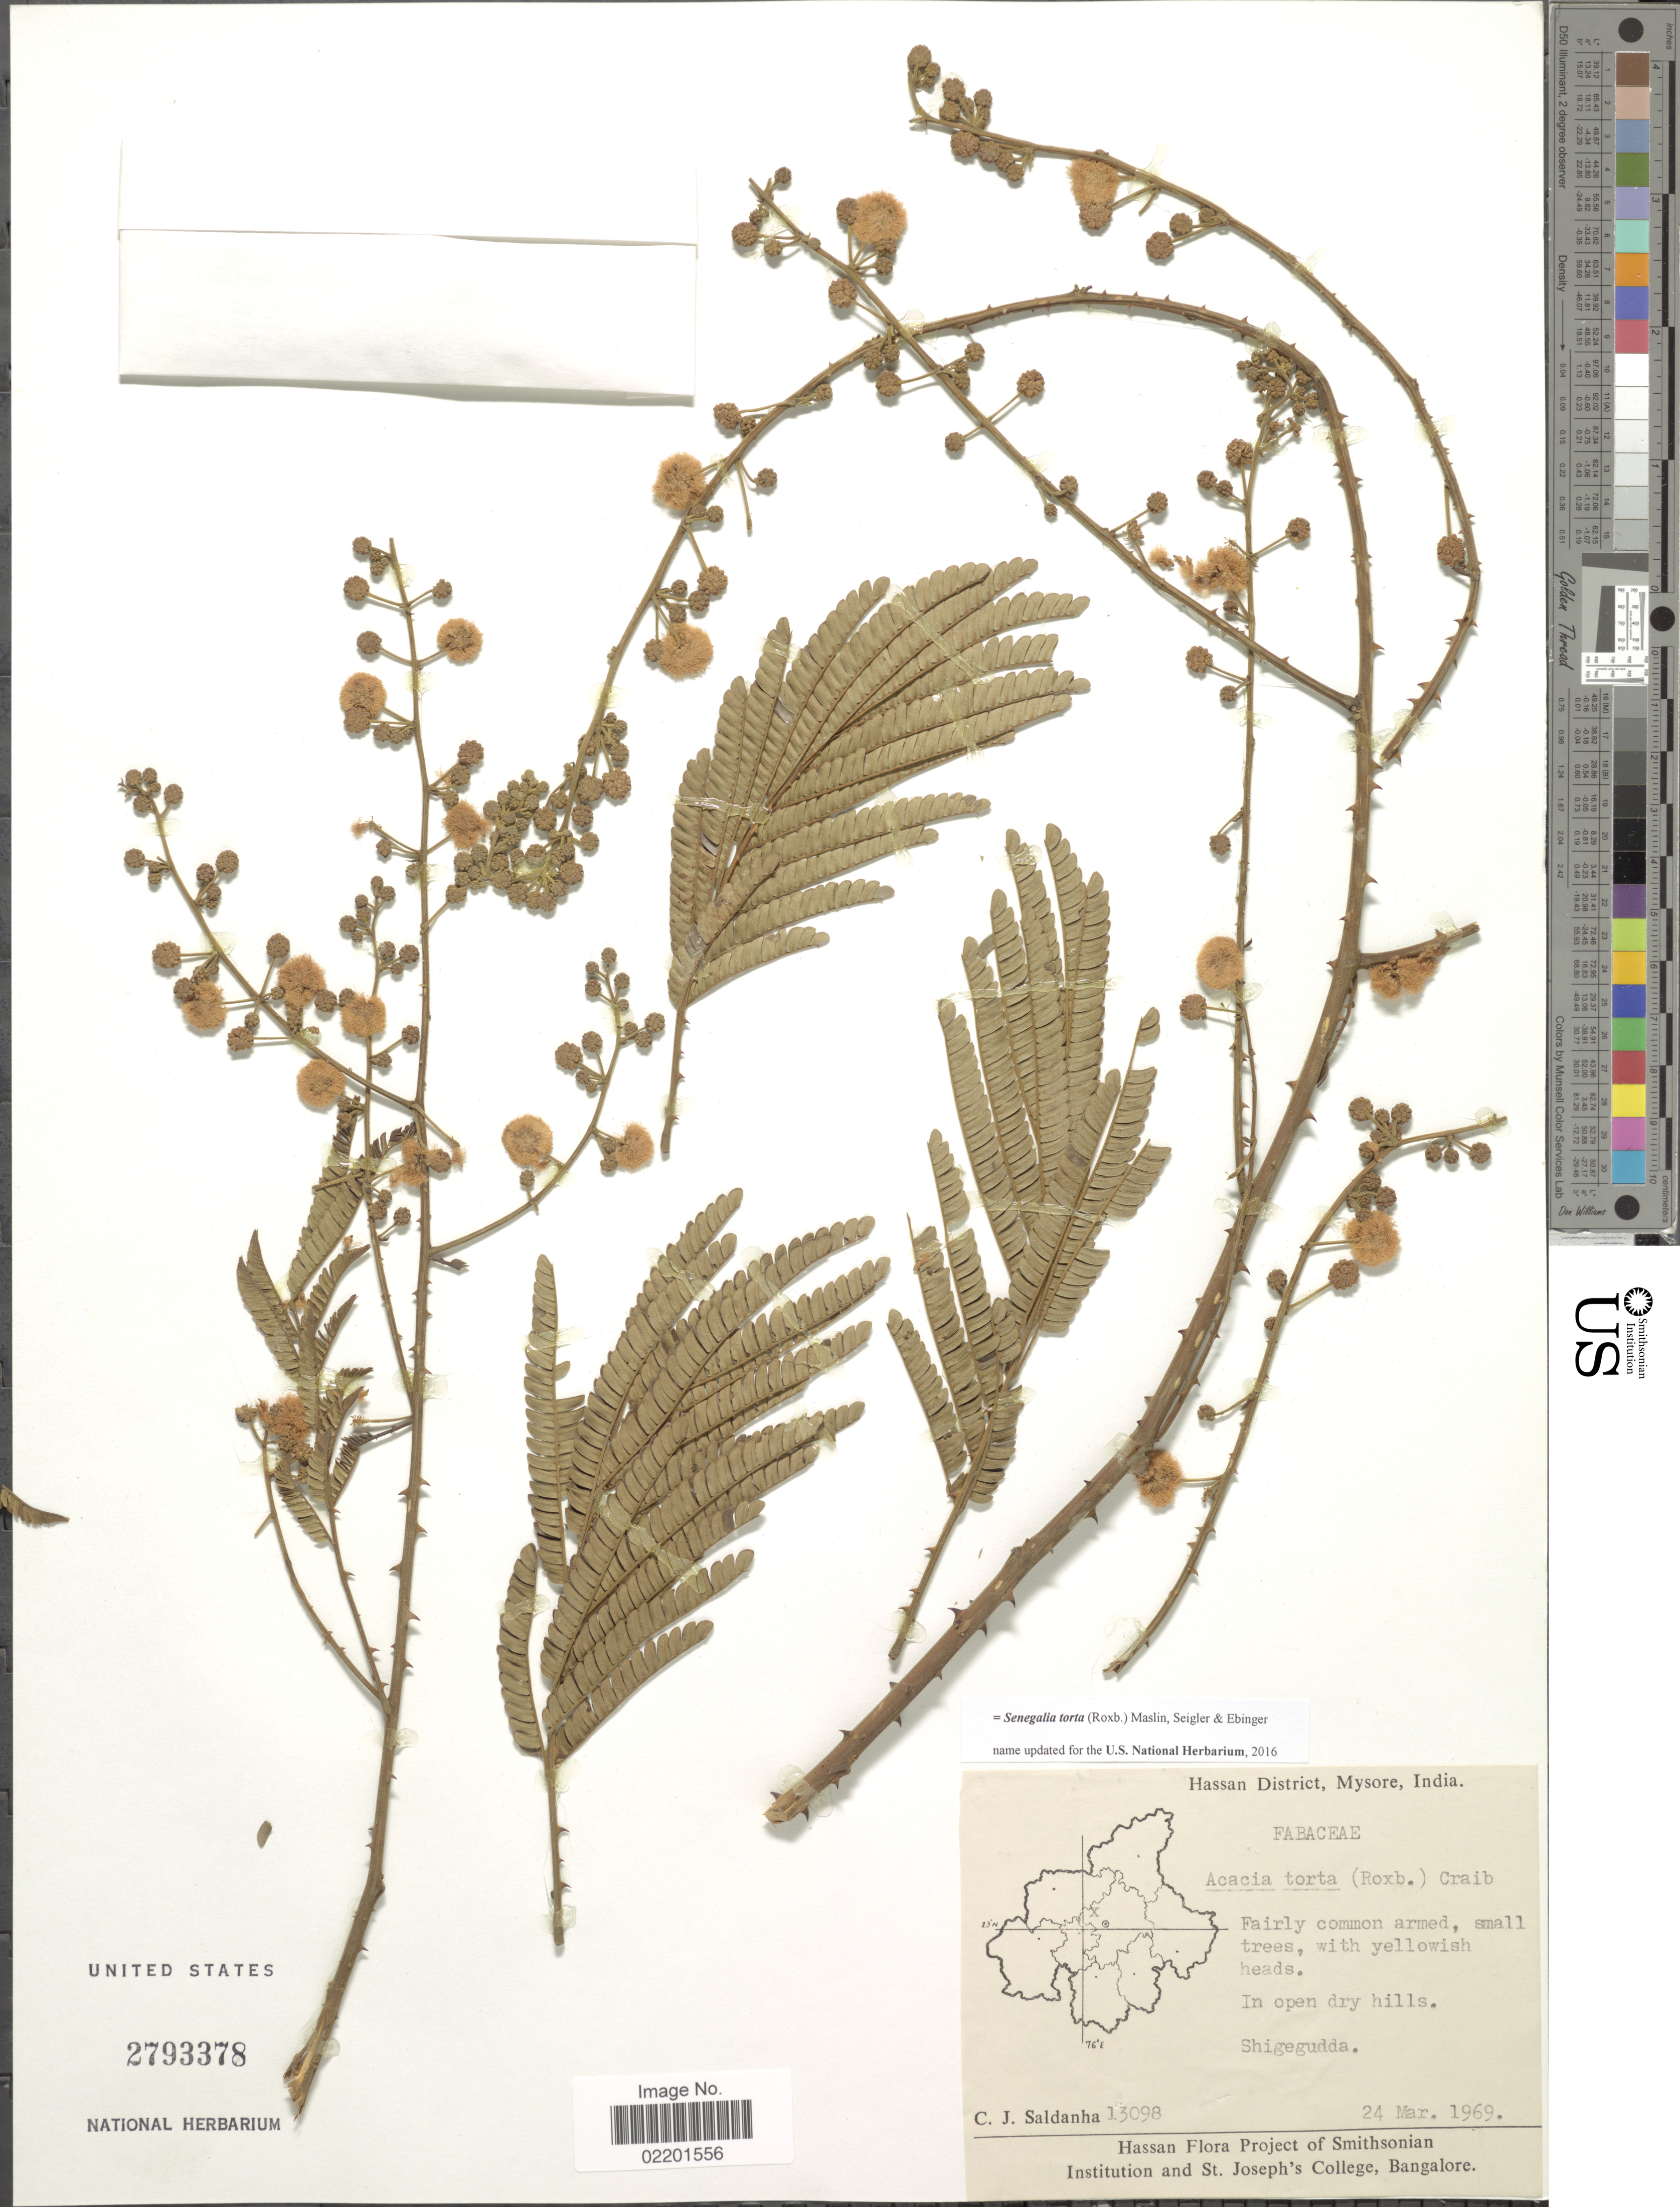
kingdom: Plantae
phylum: Tracheophyta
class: Magnoliopsida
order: Fabales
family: Fabaceae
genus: Senegalia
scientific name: Senegalia torta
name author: (Roxb.) Maslin et al.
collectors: C. J. Saldanha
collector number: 13098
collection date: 1969-03-24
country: India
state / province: Karnataka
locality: Hassan District, Mysore, India. Shigegudda.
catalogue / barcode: US 2793378